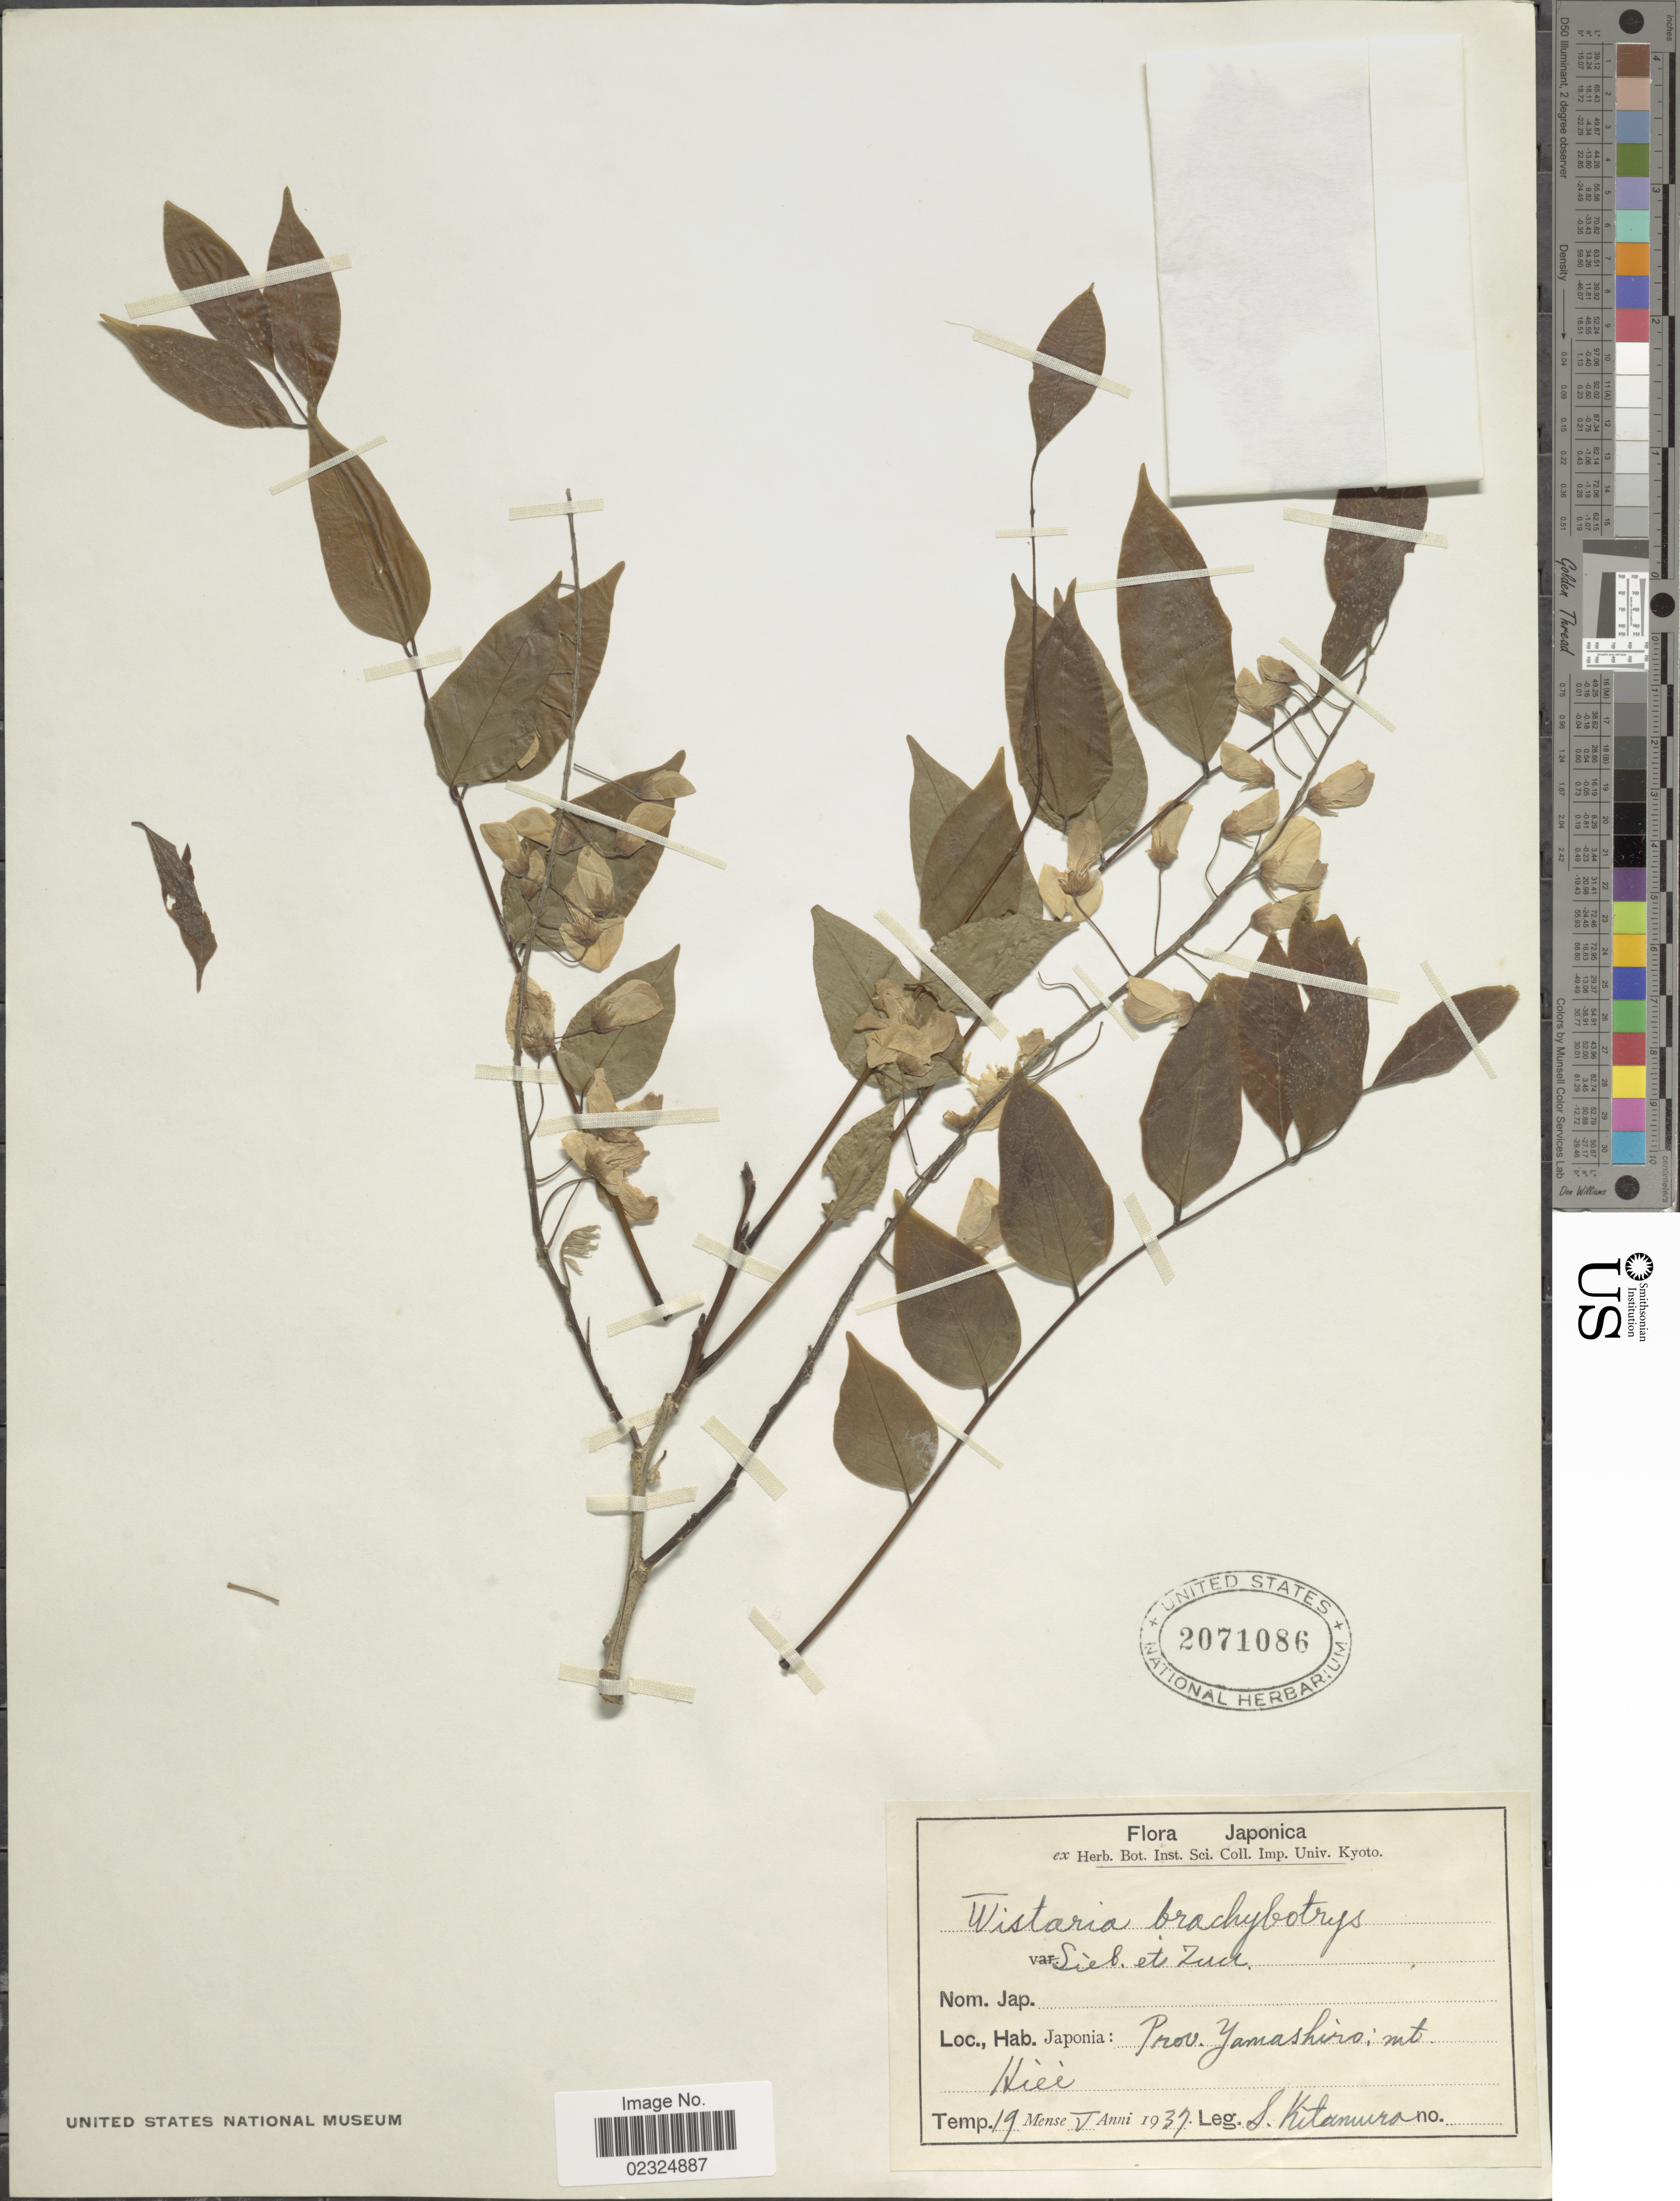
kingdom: Plantae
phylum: Tracheophyta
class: Magnoliopsida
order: Fabales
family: Fabaceae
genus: Wisteria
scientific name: Wisteria brachybotrys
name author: Siebold & Zucc.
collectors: S. Kitamura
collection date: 1937-05-19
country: Japan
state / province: Kyoto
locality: Japonia: Prov. Yamashiro; Mt. Hiei.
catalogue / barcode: US 2071086